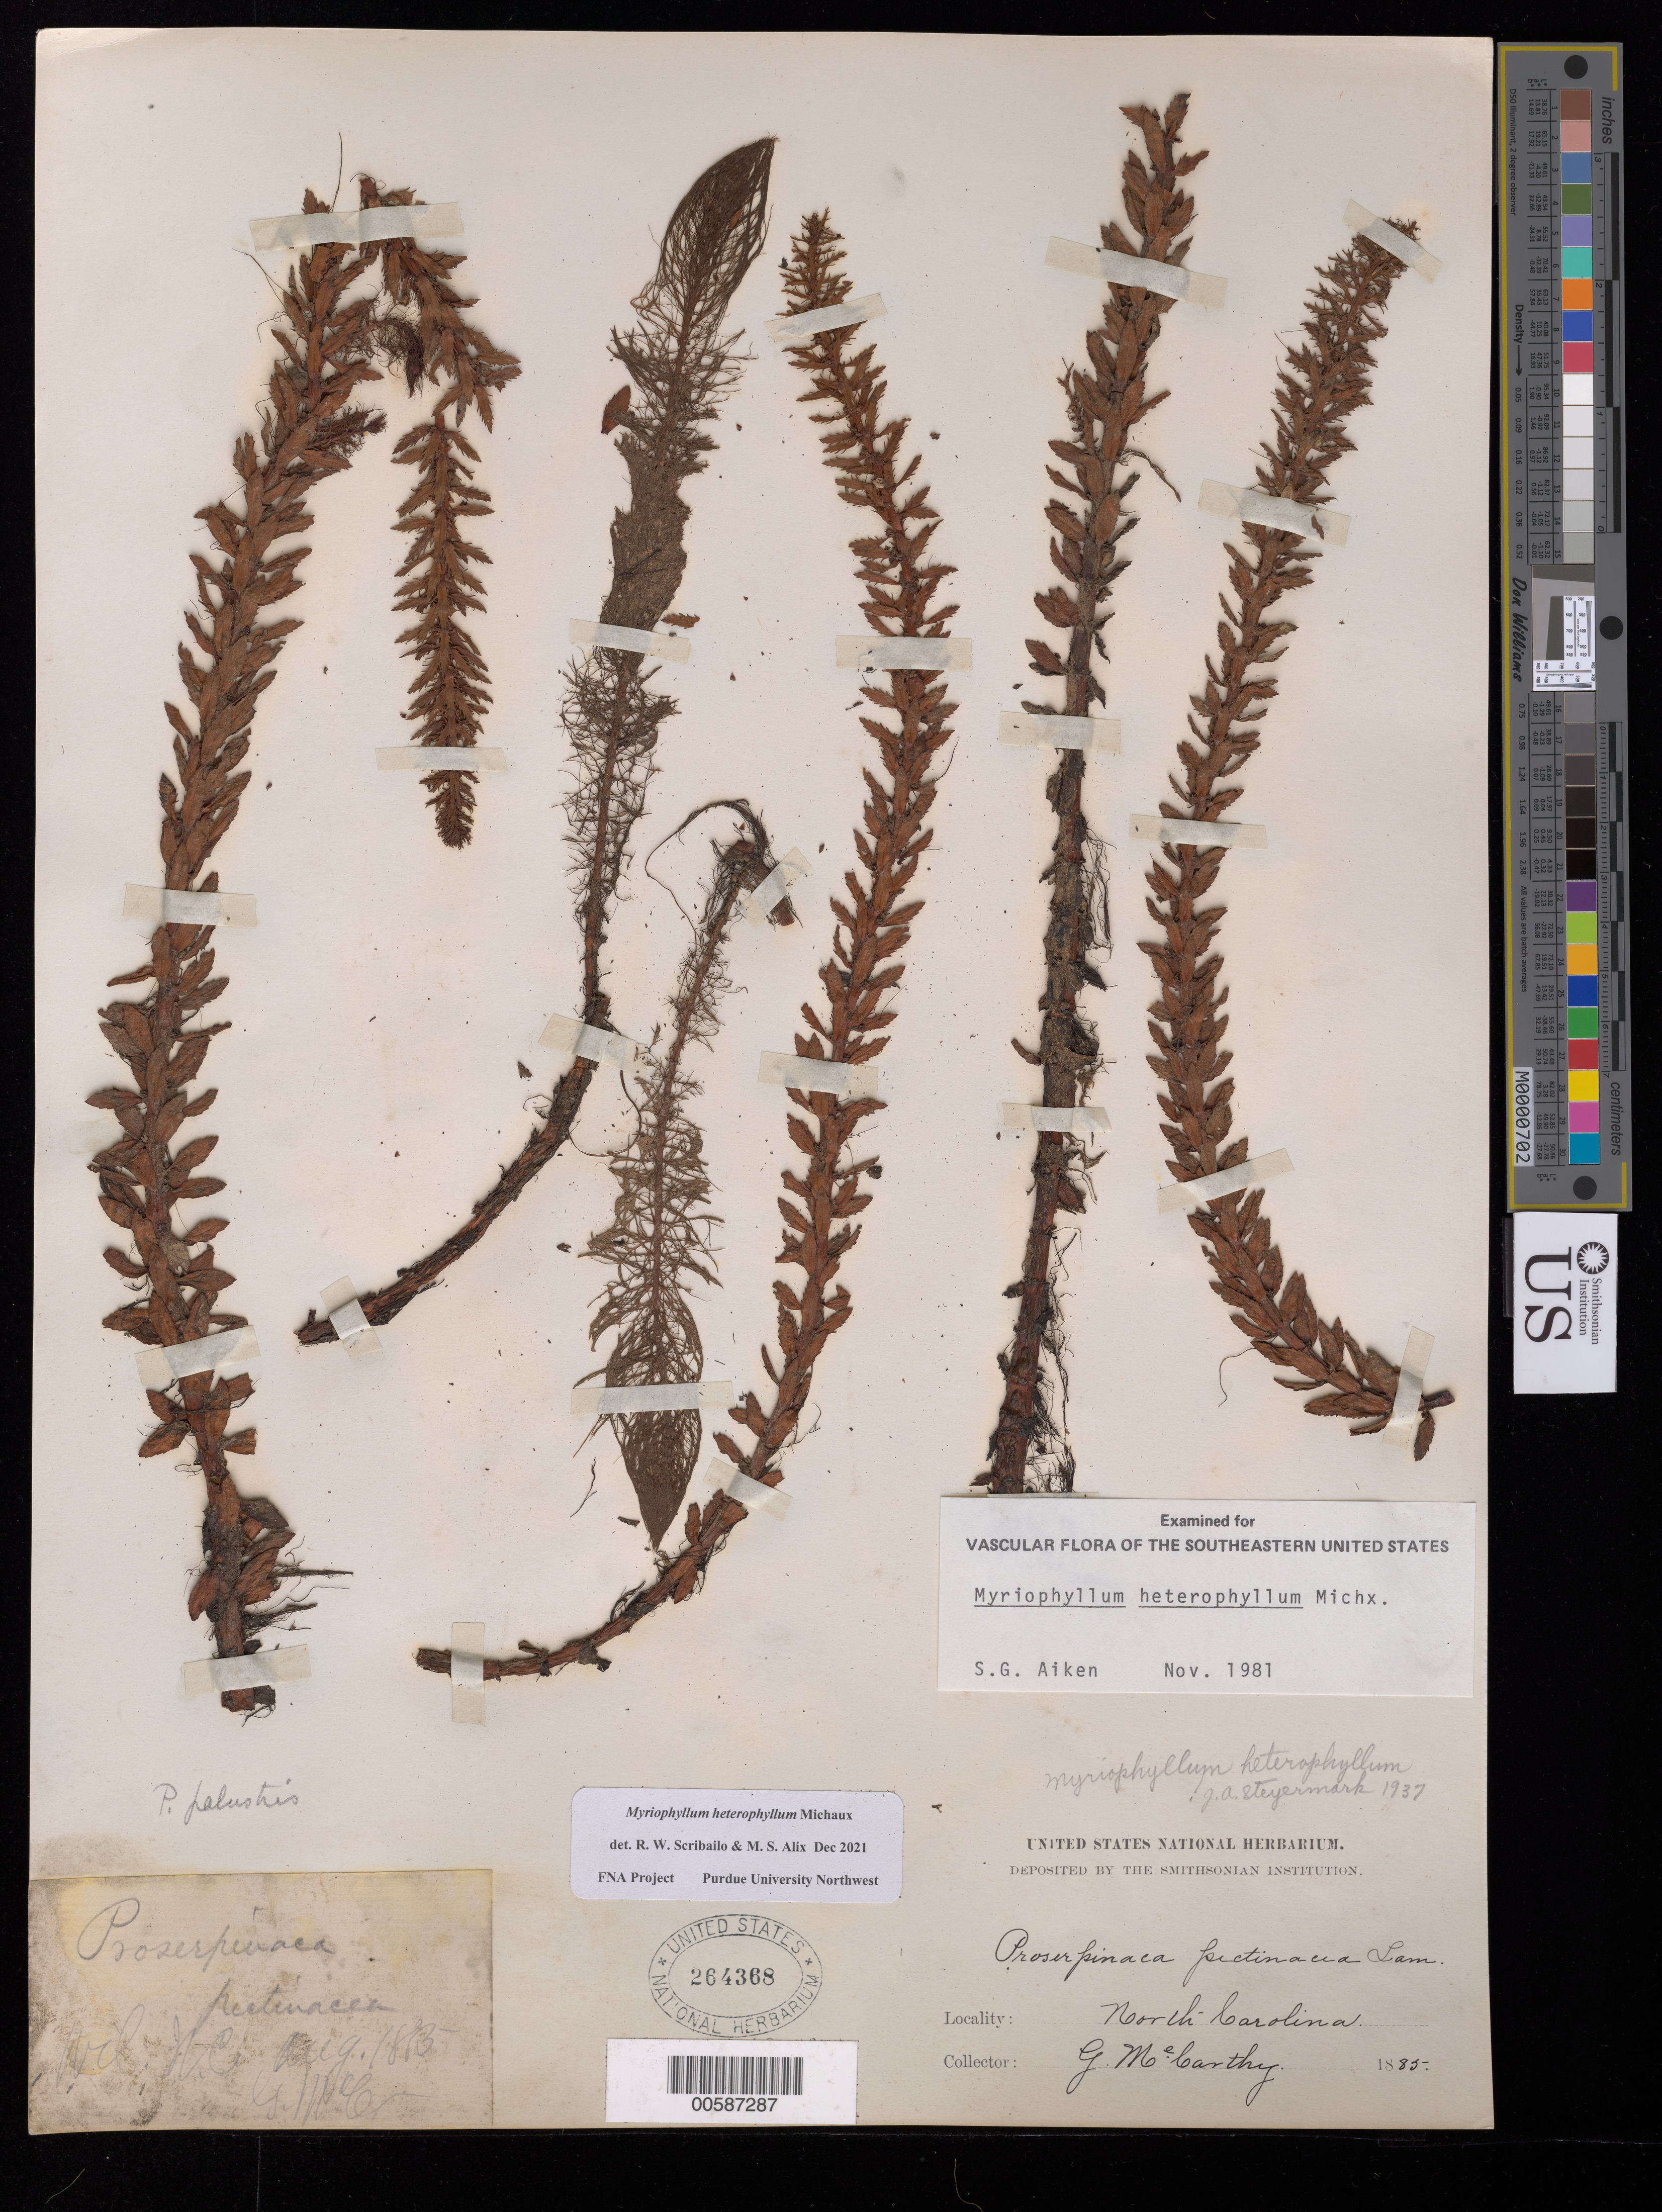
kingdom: Plantae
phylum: Tracheophyta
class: Magnoliopsida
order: Saxifragales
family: Haloragaceae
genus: Myriophyllum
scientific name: Myriophyllum heterophyllum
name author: Michx.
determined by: Scribailo, R. W.; Alix, M. S.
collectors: G. M. McCarthy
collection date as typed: Aug 1885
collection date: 1885-08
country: United States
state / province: North Carolina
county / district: New Hanover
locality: Wilmington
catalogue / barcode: US 264368